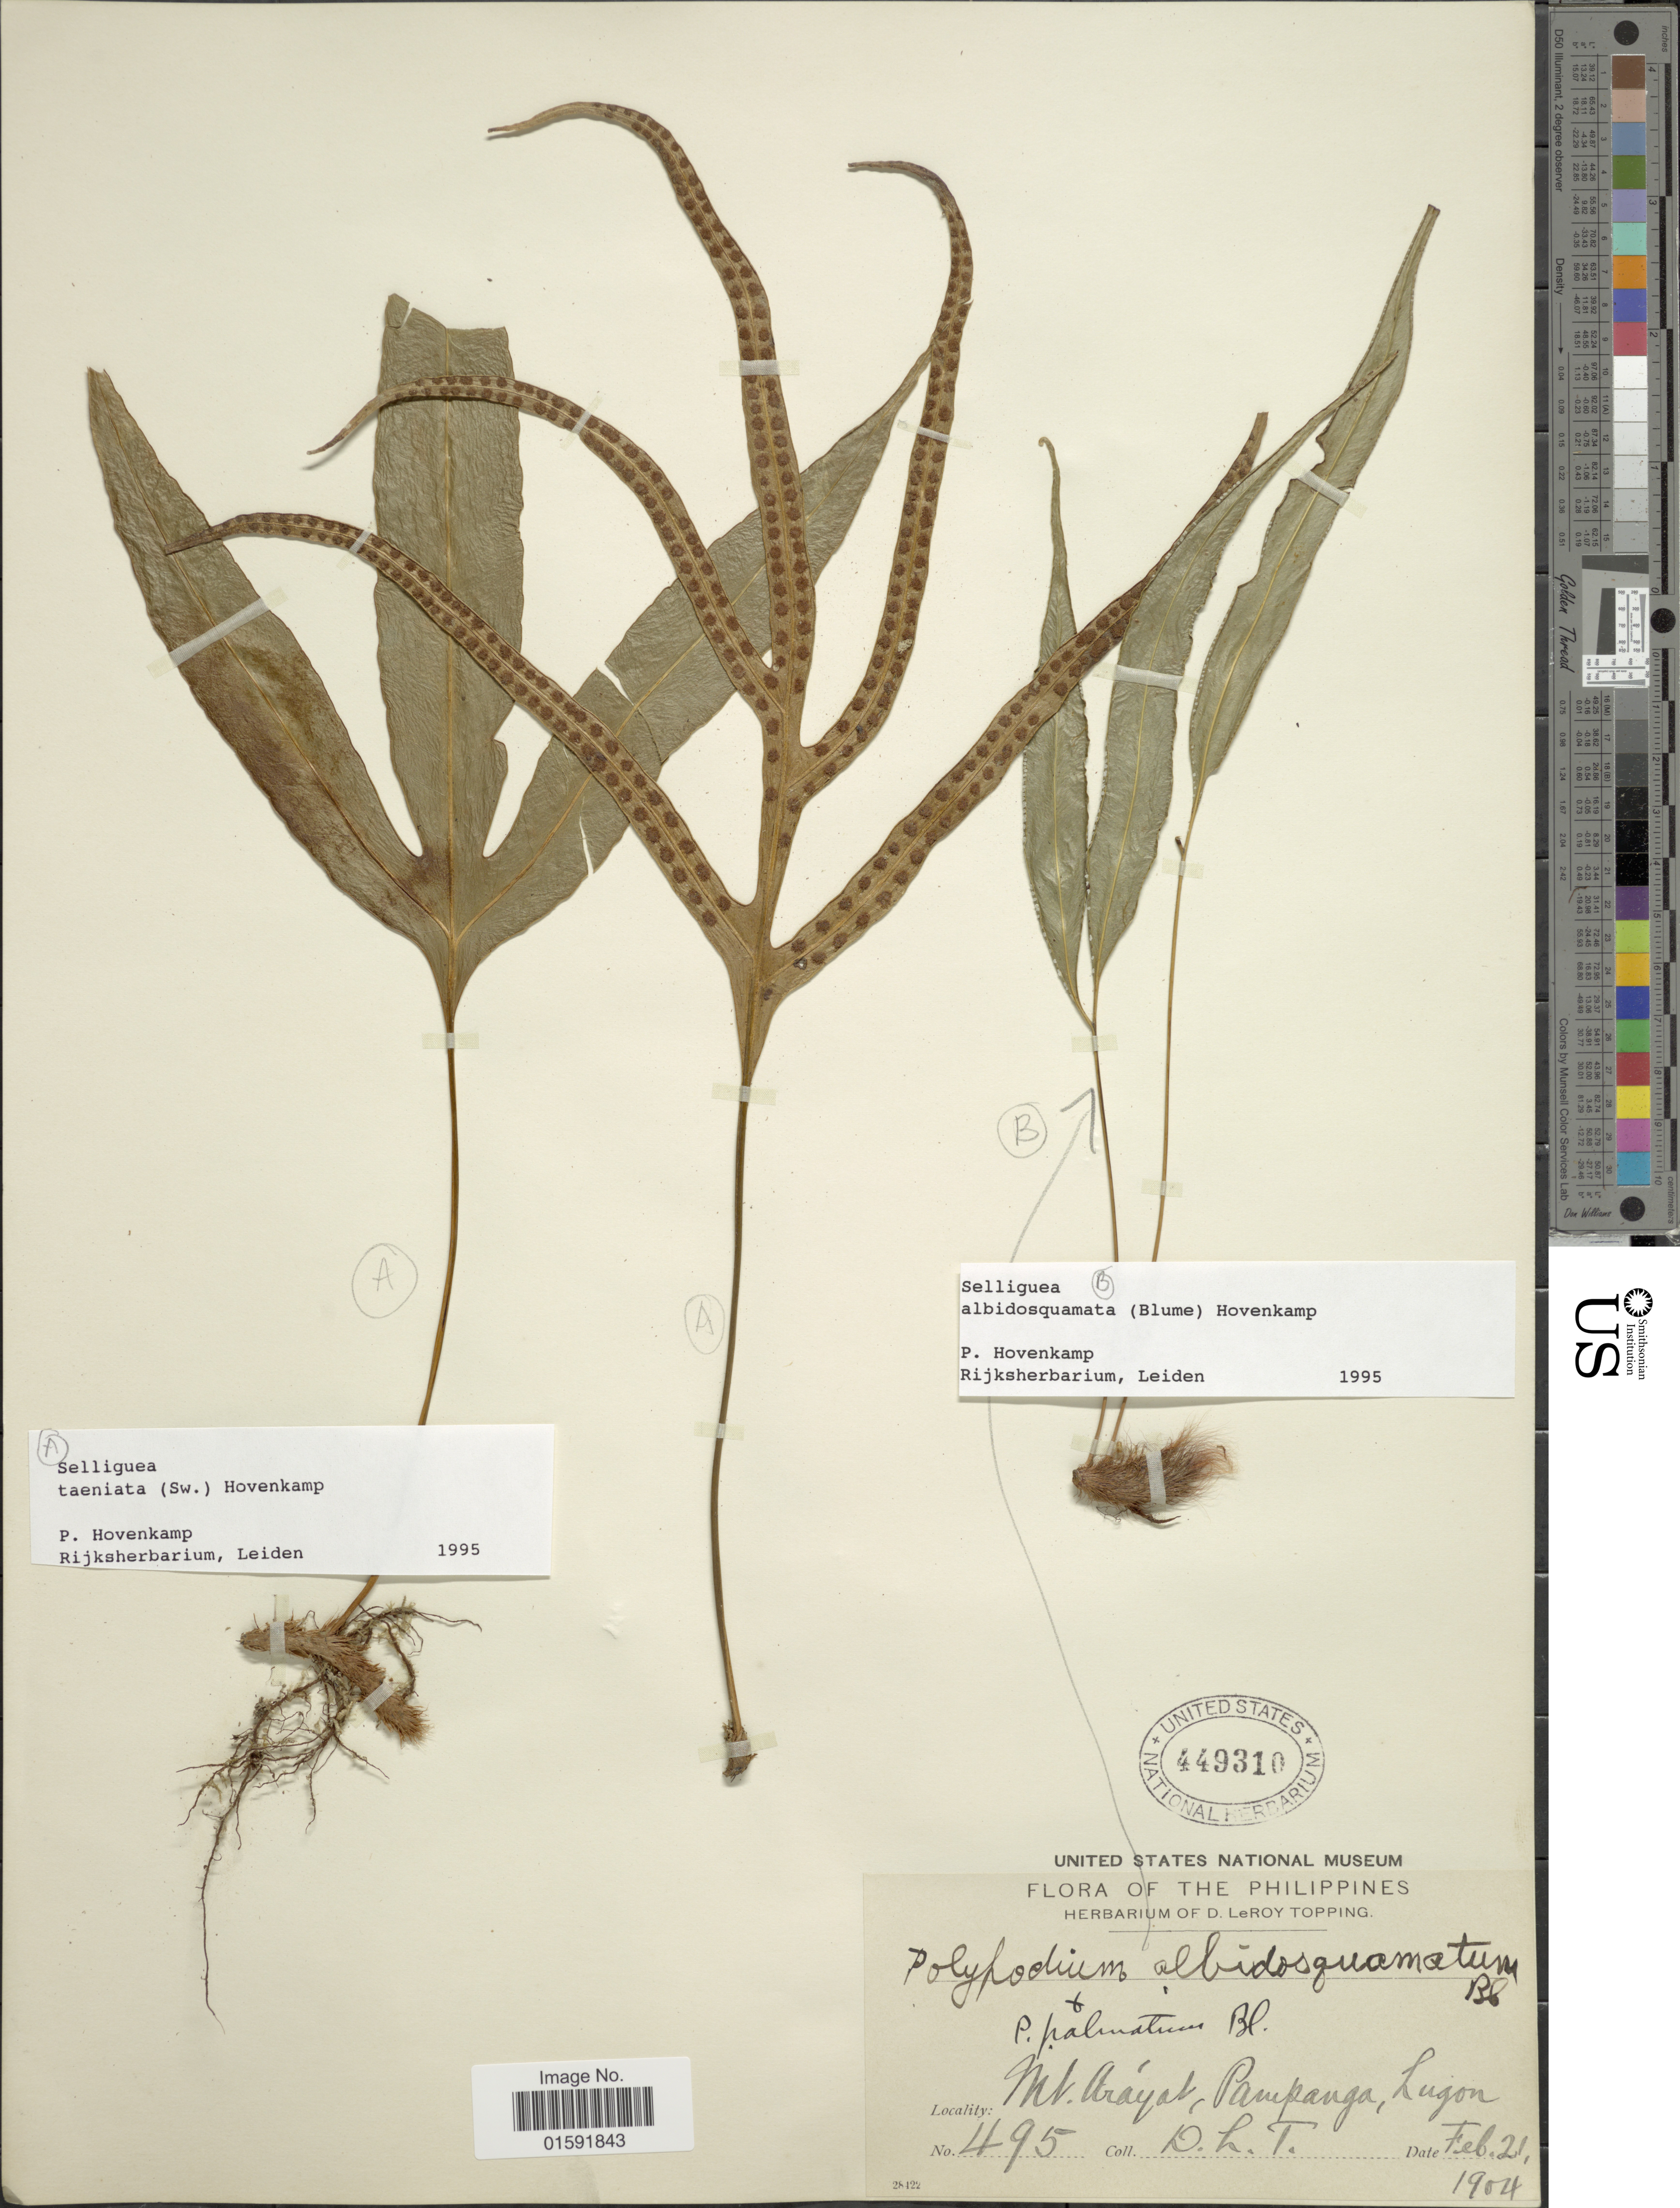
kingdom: Plantae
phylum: Tracheophyta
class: Polypodiopsida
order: Polypodiales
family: Polypodiaceae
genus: Selliguea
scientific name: Selliguea taeniata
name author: Parris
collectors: D. L. Topping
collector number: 495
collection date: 1904-02-21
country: Philippines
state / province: Central Luzon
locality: Mt. Arayat, Pampanga, Luzon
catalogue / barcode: US 449310